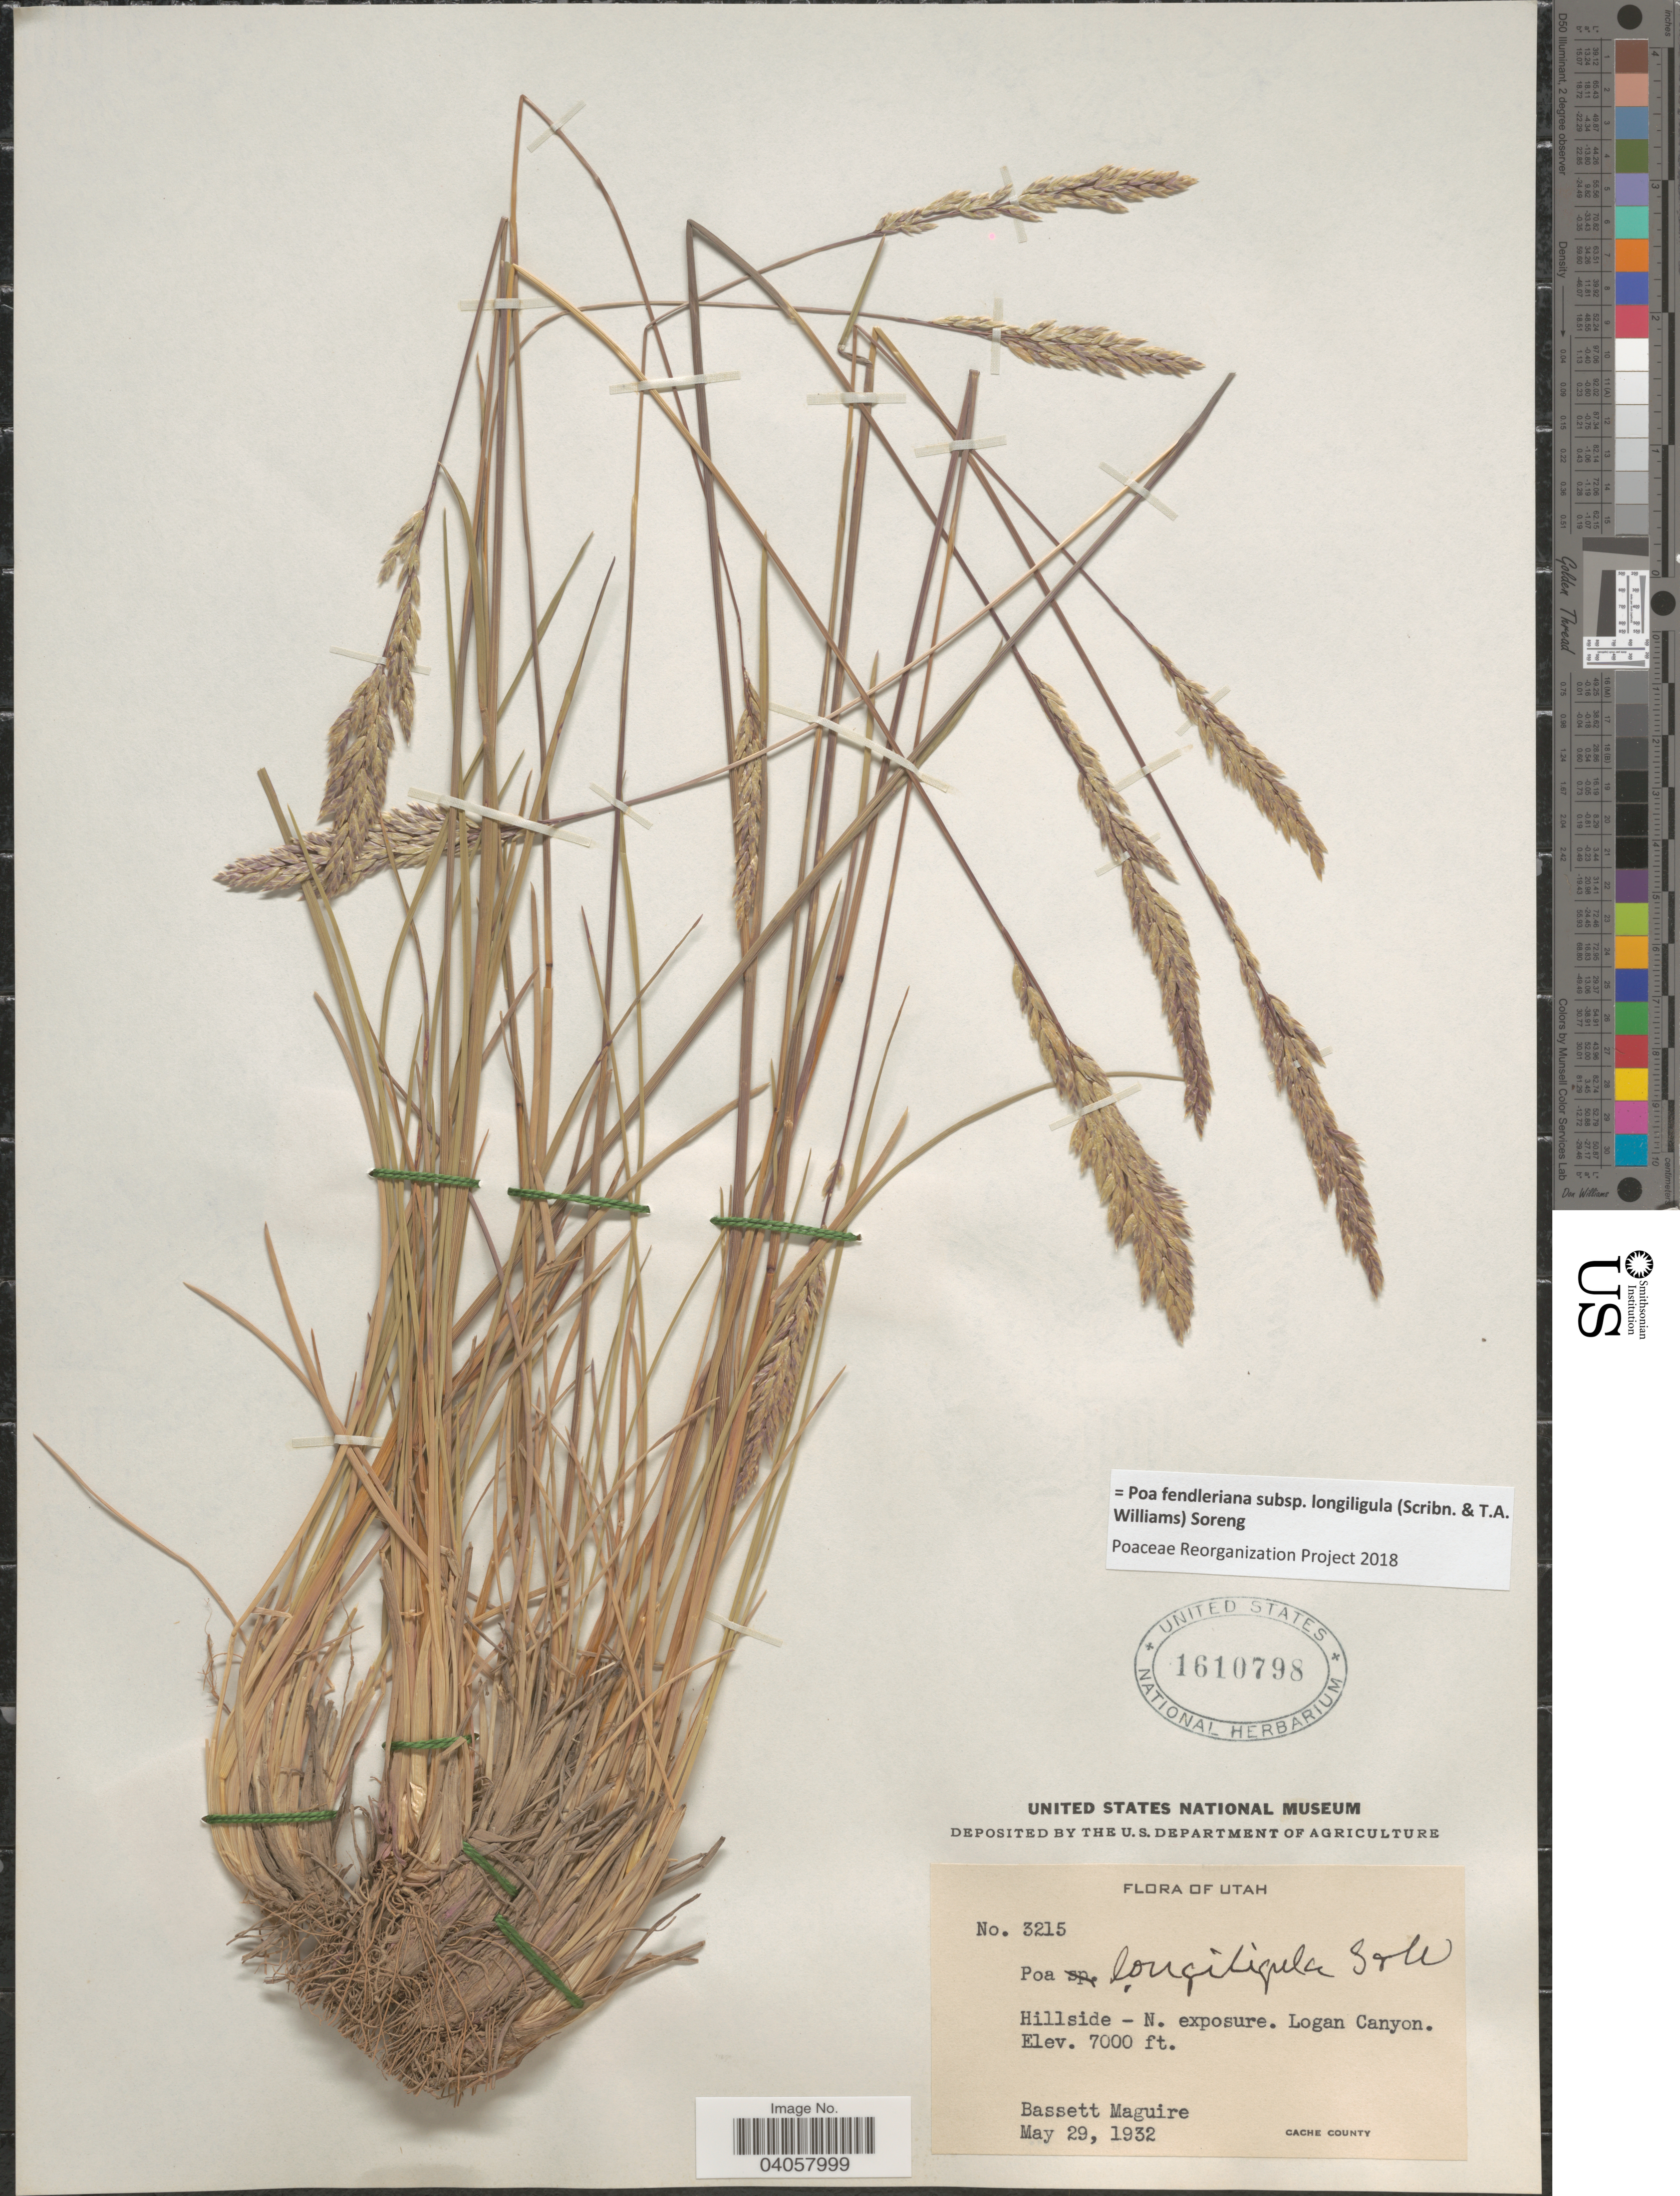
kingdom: Plantae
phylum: Tracheophyta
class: Liliopsida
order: Poales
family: Poaceae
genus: Poa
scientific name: Poa fendleriana subsp. longiligula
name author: (Scribn. & T.A. Williams) Soreng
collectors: B. Maguire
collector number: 3215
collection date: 1932-05-29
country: United States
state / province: Utah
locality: Hillside - N. exposure. Logan Canyon. Cache County.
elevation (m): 2134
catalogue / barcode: US 1610798